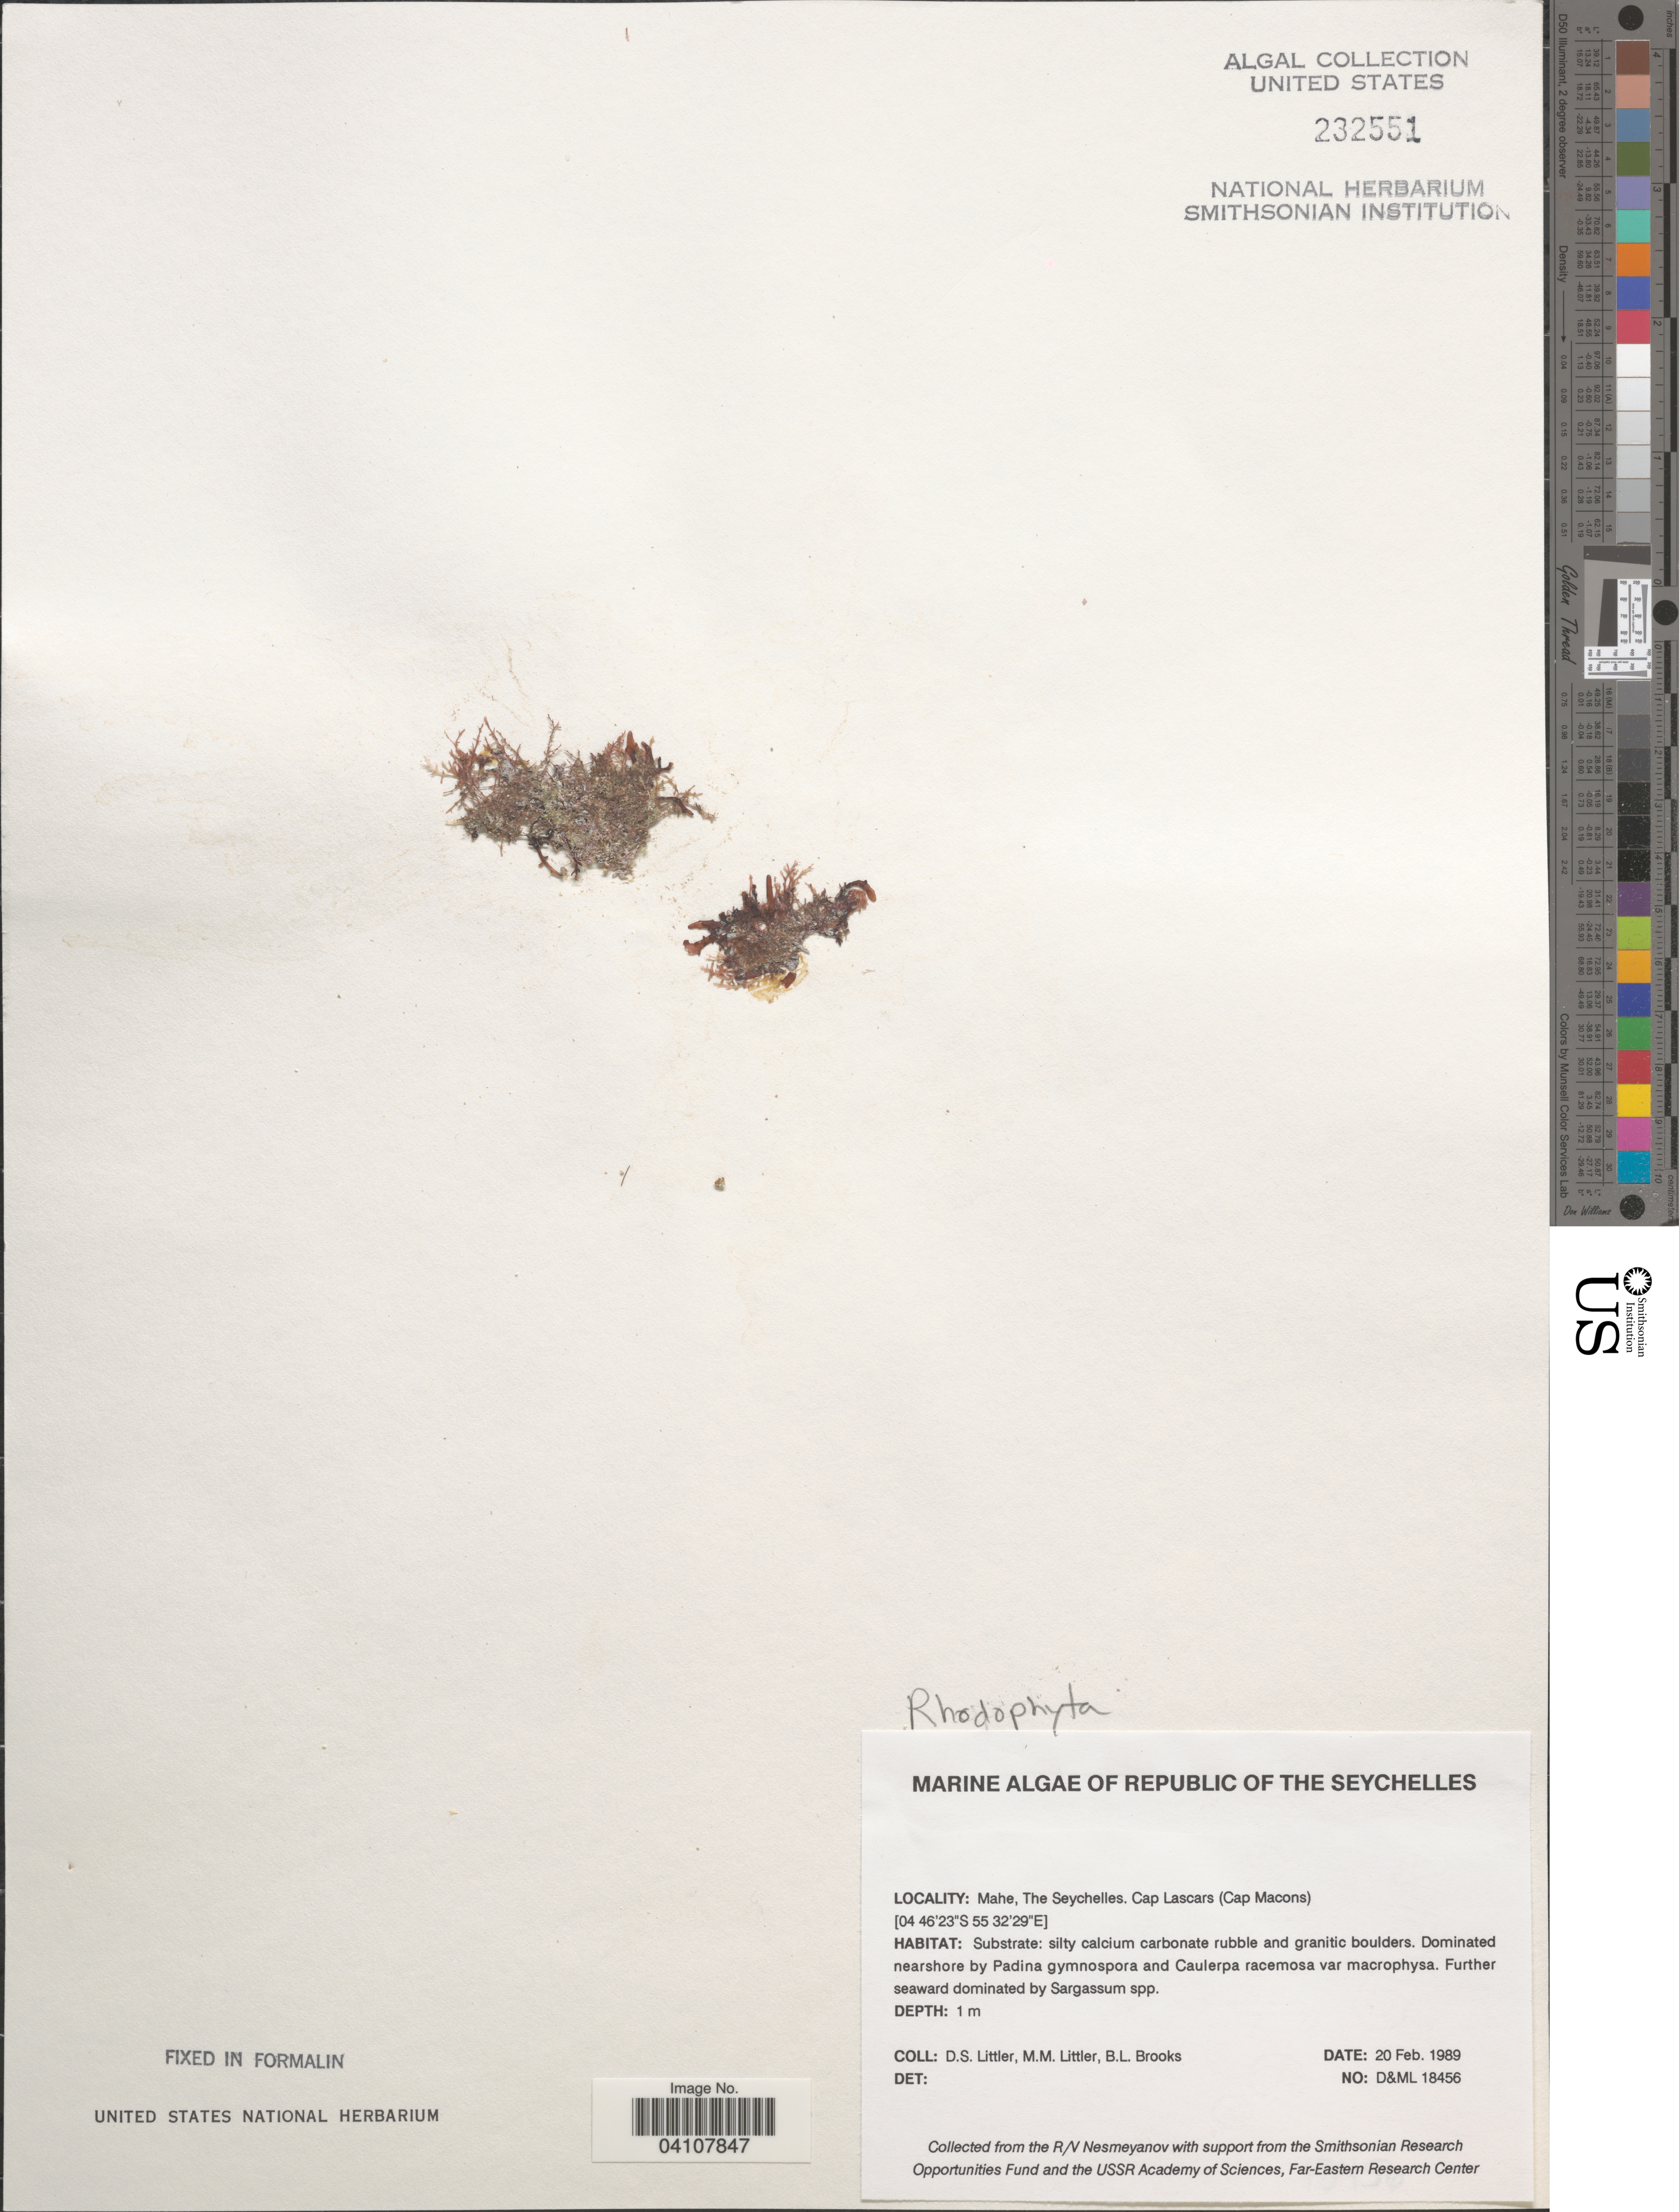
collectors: D. S. Littler & B. Brooks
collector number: D&ML18456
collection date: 1989-02-20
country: Seychelles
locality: Republic of the Seychelles. Mahe. Cap Lascars (Cap Macons).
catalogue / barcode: US 232551